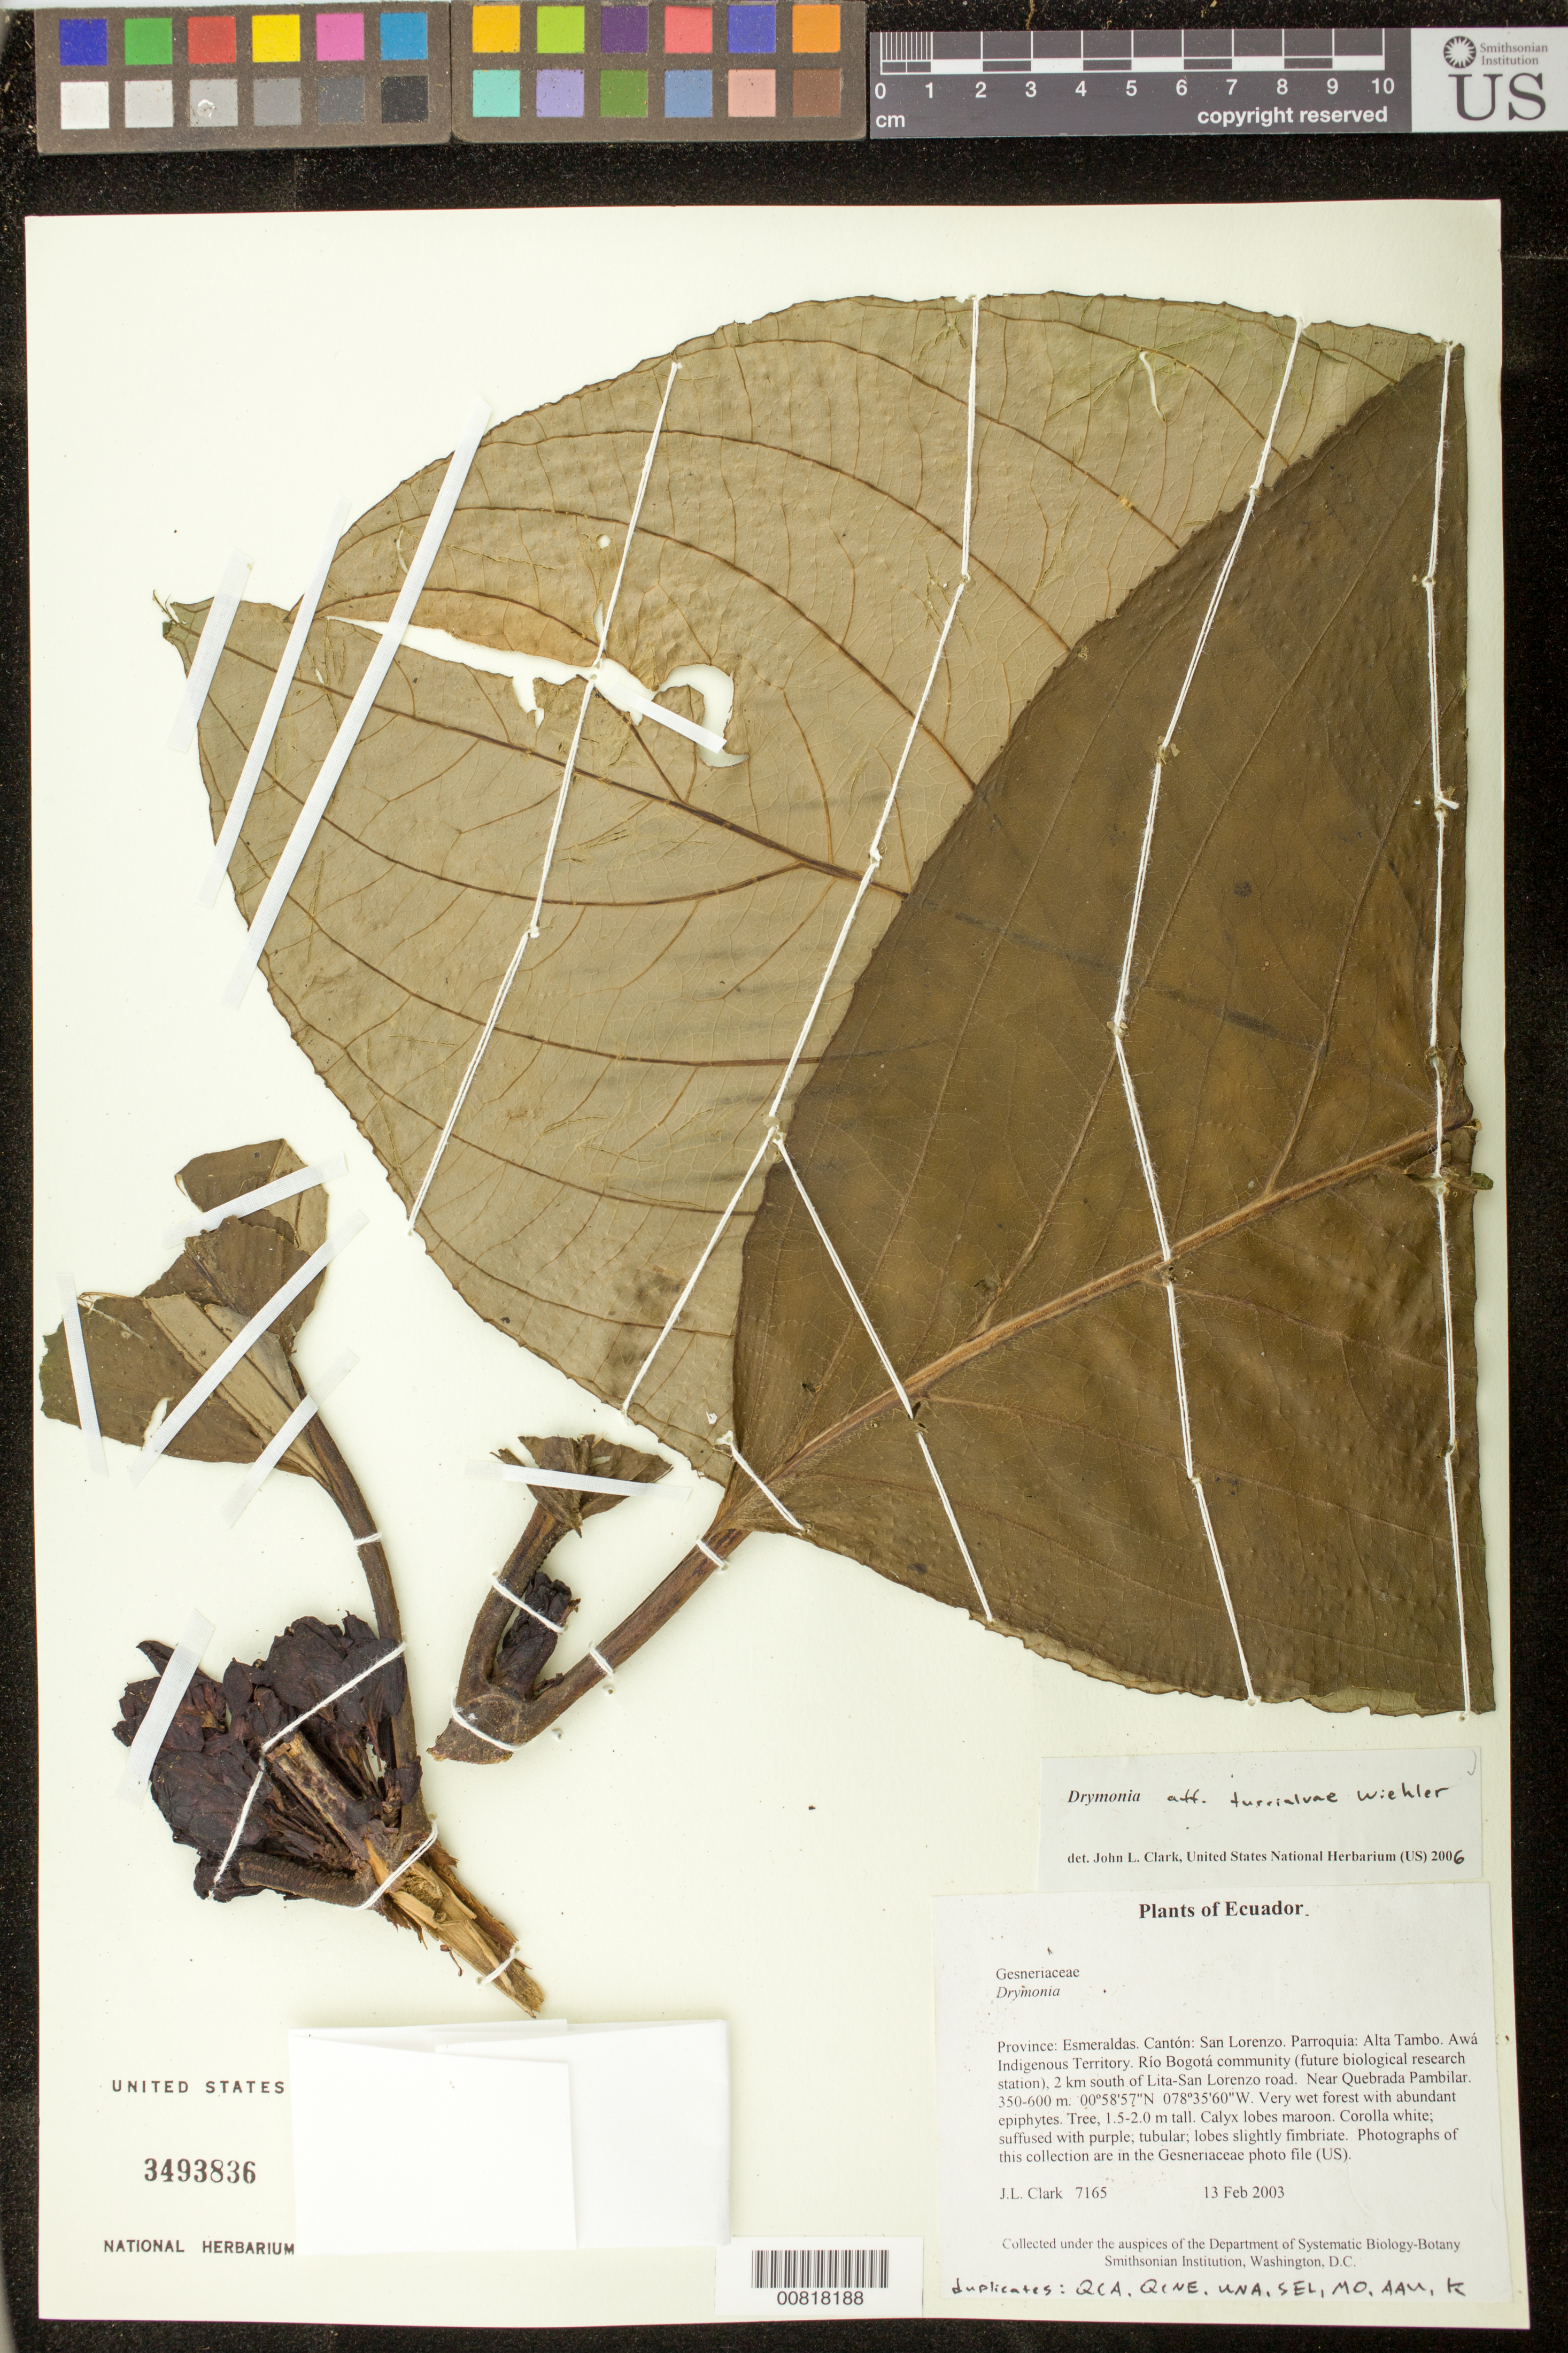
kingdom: Plantae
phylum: Tracheophyta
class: Magnoliopsida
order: Lamiales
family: Gesneriaceae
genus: Drymonia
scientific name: Drymonia turrialvae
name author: Hanst.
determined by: Clark, J. L., (SEL), The Marie Selby Botanical Garden (UNITED STATES)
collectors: J. L. Clark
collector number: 7165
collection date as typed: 13 Feb 2003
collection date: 2003-02-13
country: Ecuador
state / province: Esmeraldas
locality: San Lorenzo. Parroquia: Alta Tambo. Awá Indigenous Territory. Río Bogotá community (future biological research station), 2 km south of Lita-San Lorenzo road. Near Quebrada Pambilar.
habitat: Very wet forest with abundant epiphytes.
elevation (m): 350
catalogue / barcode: US 3493836